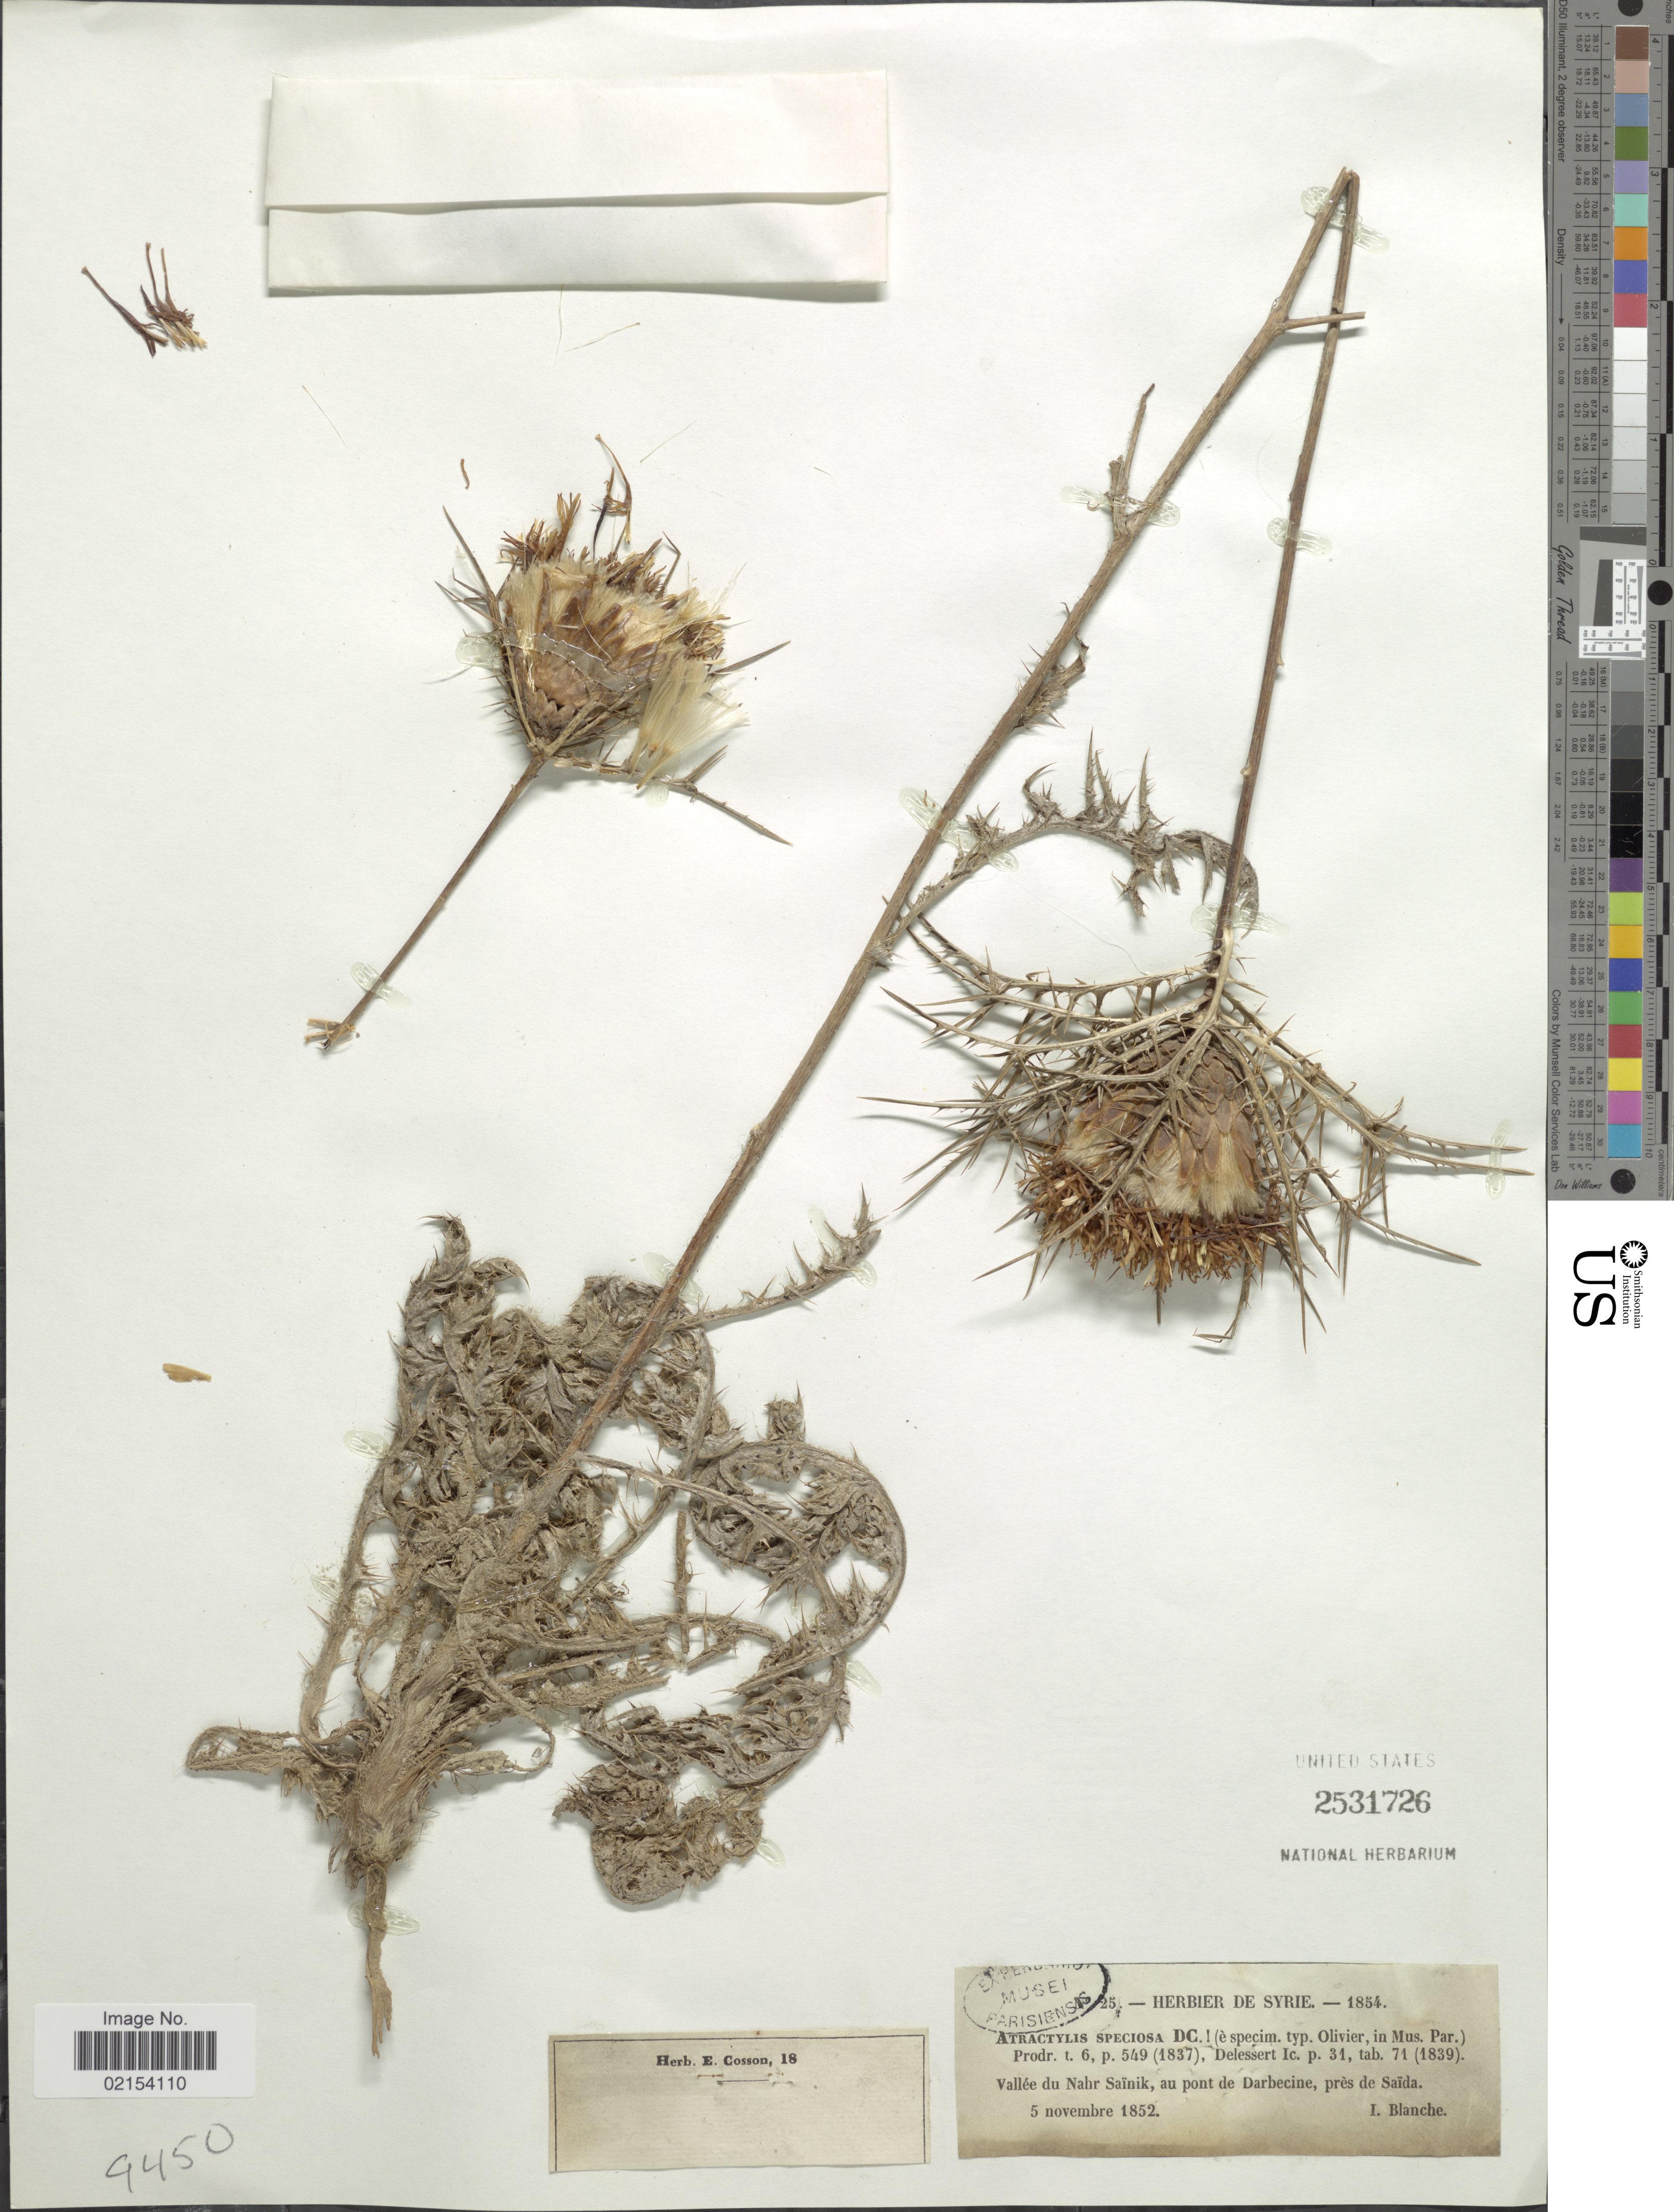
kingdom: Plantae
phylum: Tracheophyta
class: Magnoliopsida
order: Asterales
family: Asteraceae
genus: Atractylis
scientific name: Atractylis speciosa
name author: DC.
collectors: I. Blanche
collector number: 25*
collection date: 1852-11-05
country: Algeria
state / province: Saïda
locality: Vallee du Nahr Sainik, au pont de Darbecine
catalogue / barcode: US 2531726